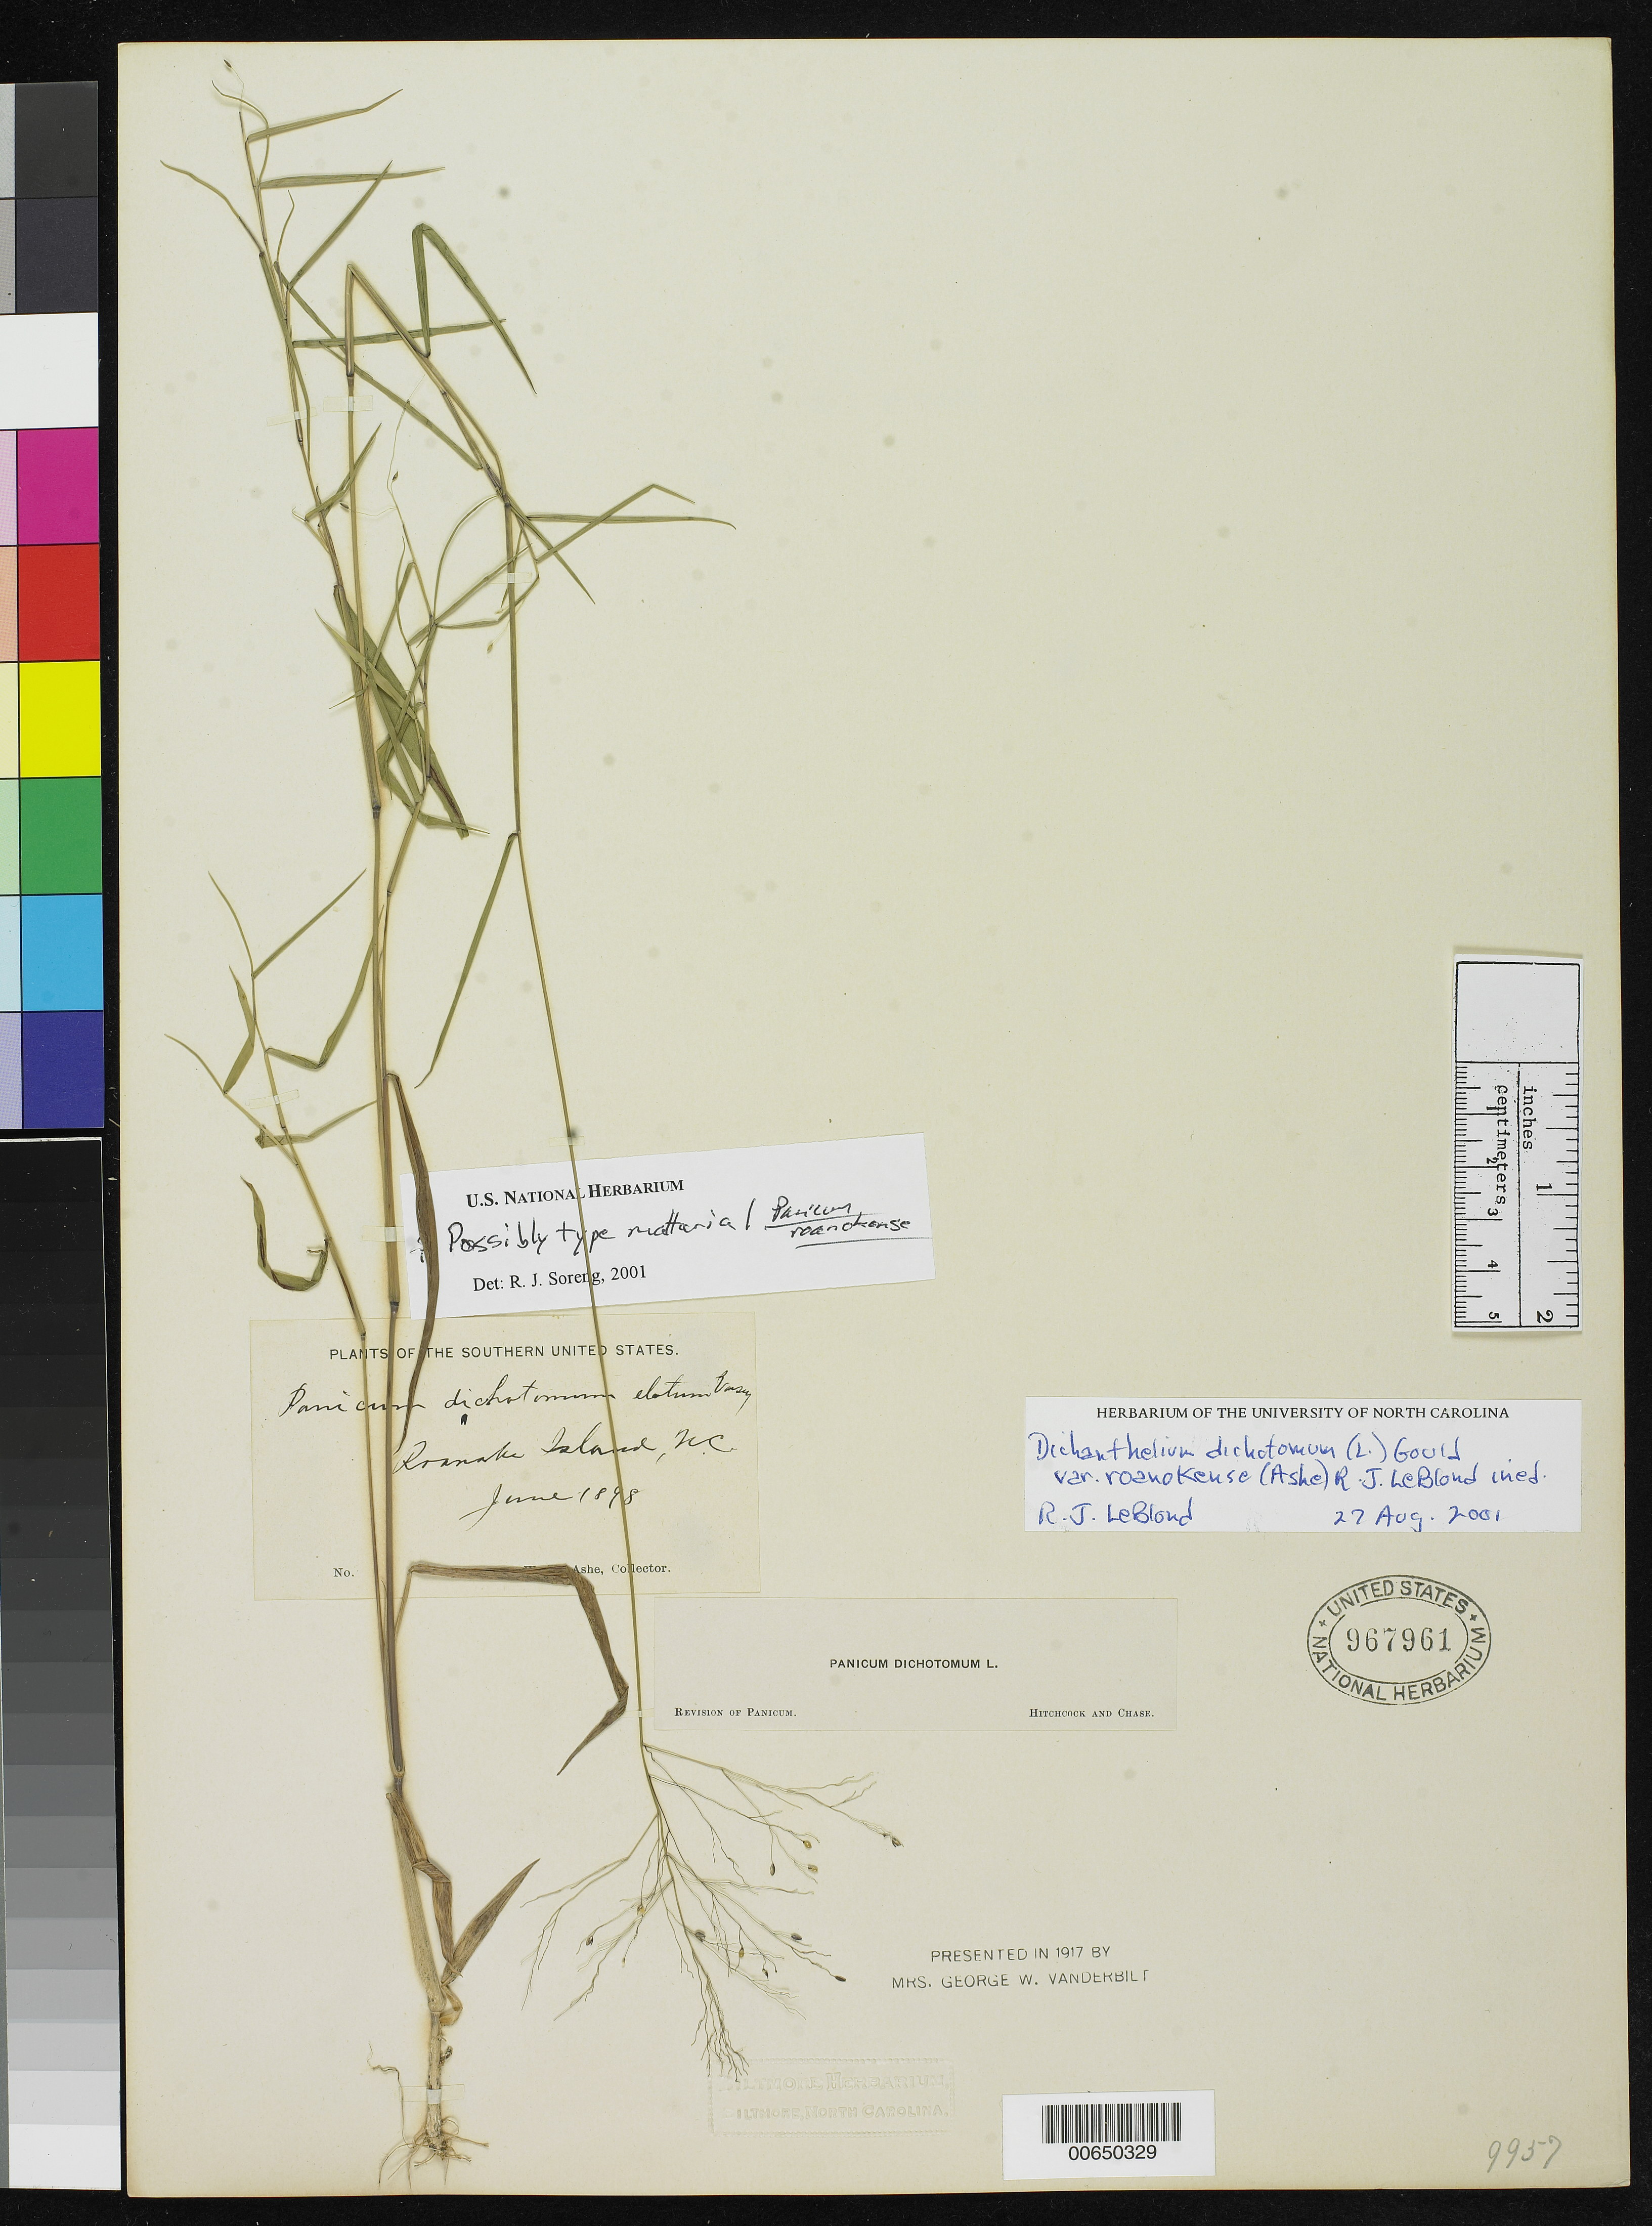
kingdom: Plantae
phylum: Tracheophyta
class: Liliopsida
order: Poales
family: Poaceae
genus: Panicum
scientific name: Panicum roanokense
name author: Ashe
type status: Possible Isotype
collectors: W. W. Ashe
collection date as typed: Jun 1898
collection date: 1898-06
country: United States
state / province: North Carolina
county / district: Dare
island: Roanoke Island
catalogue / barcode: US 967961